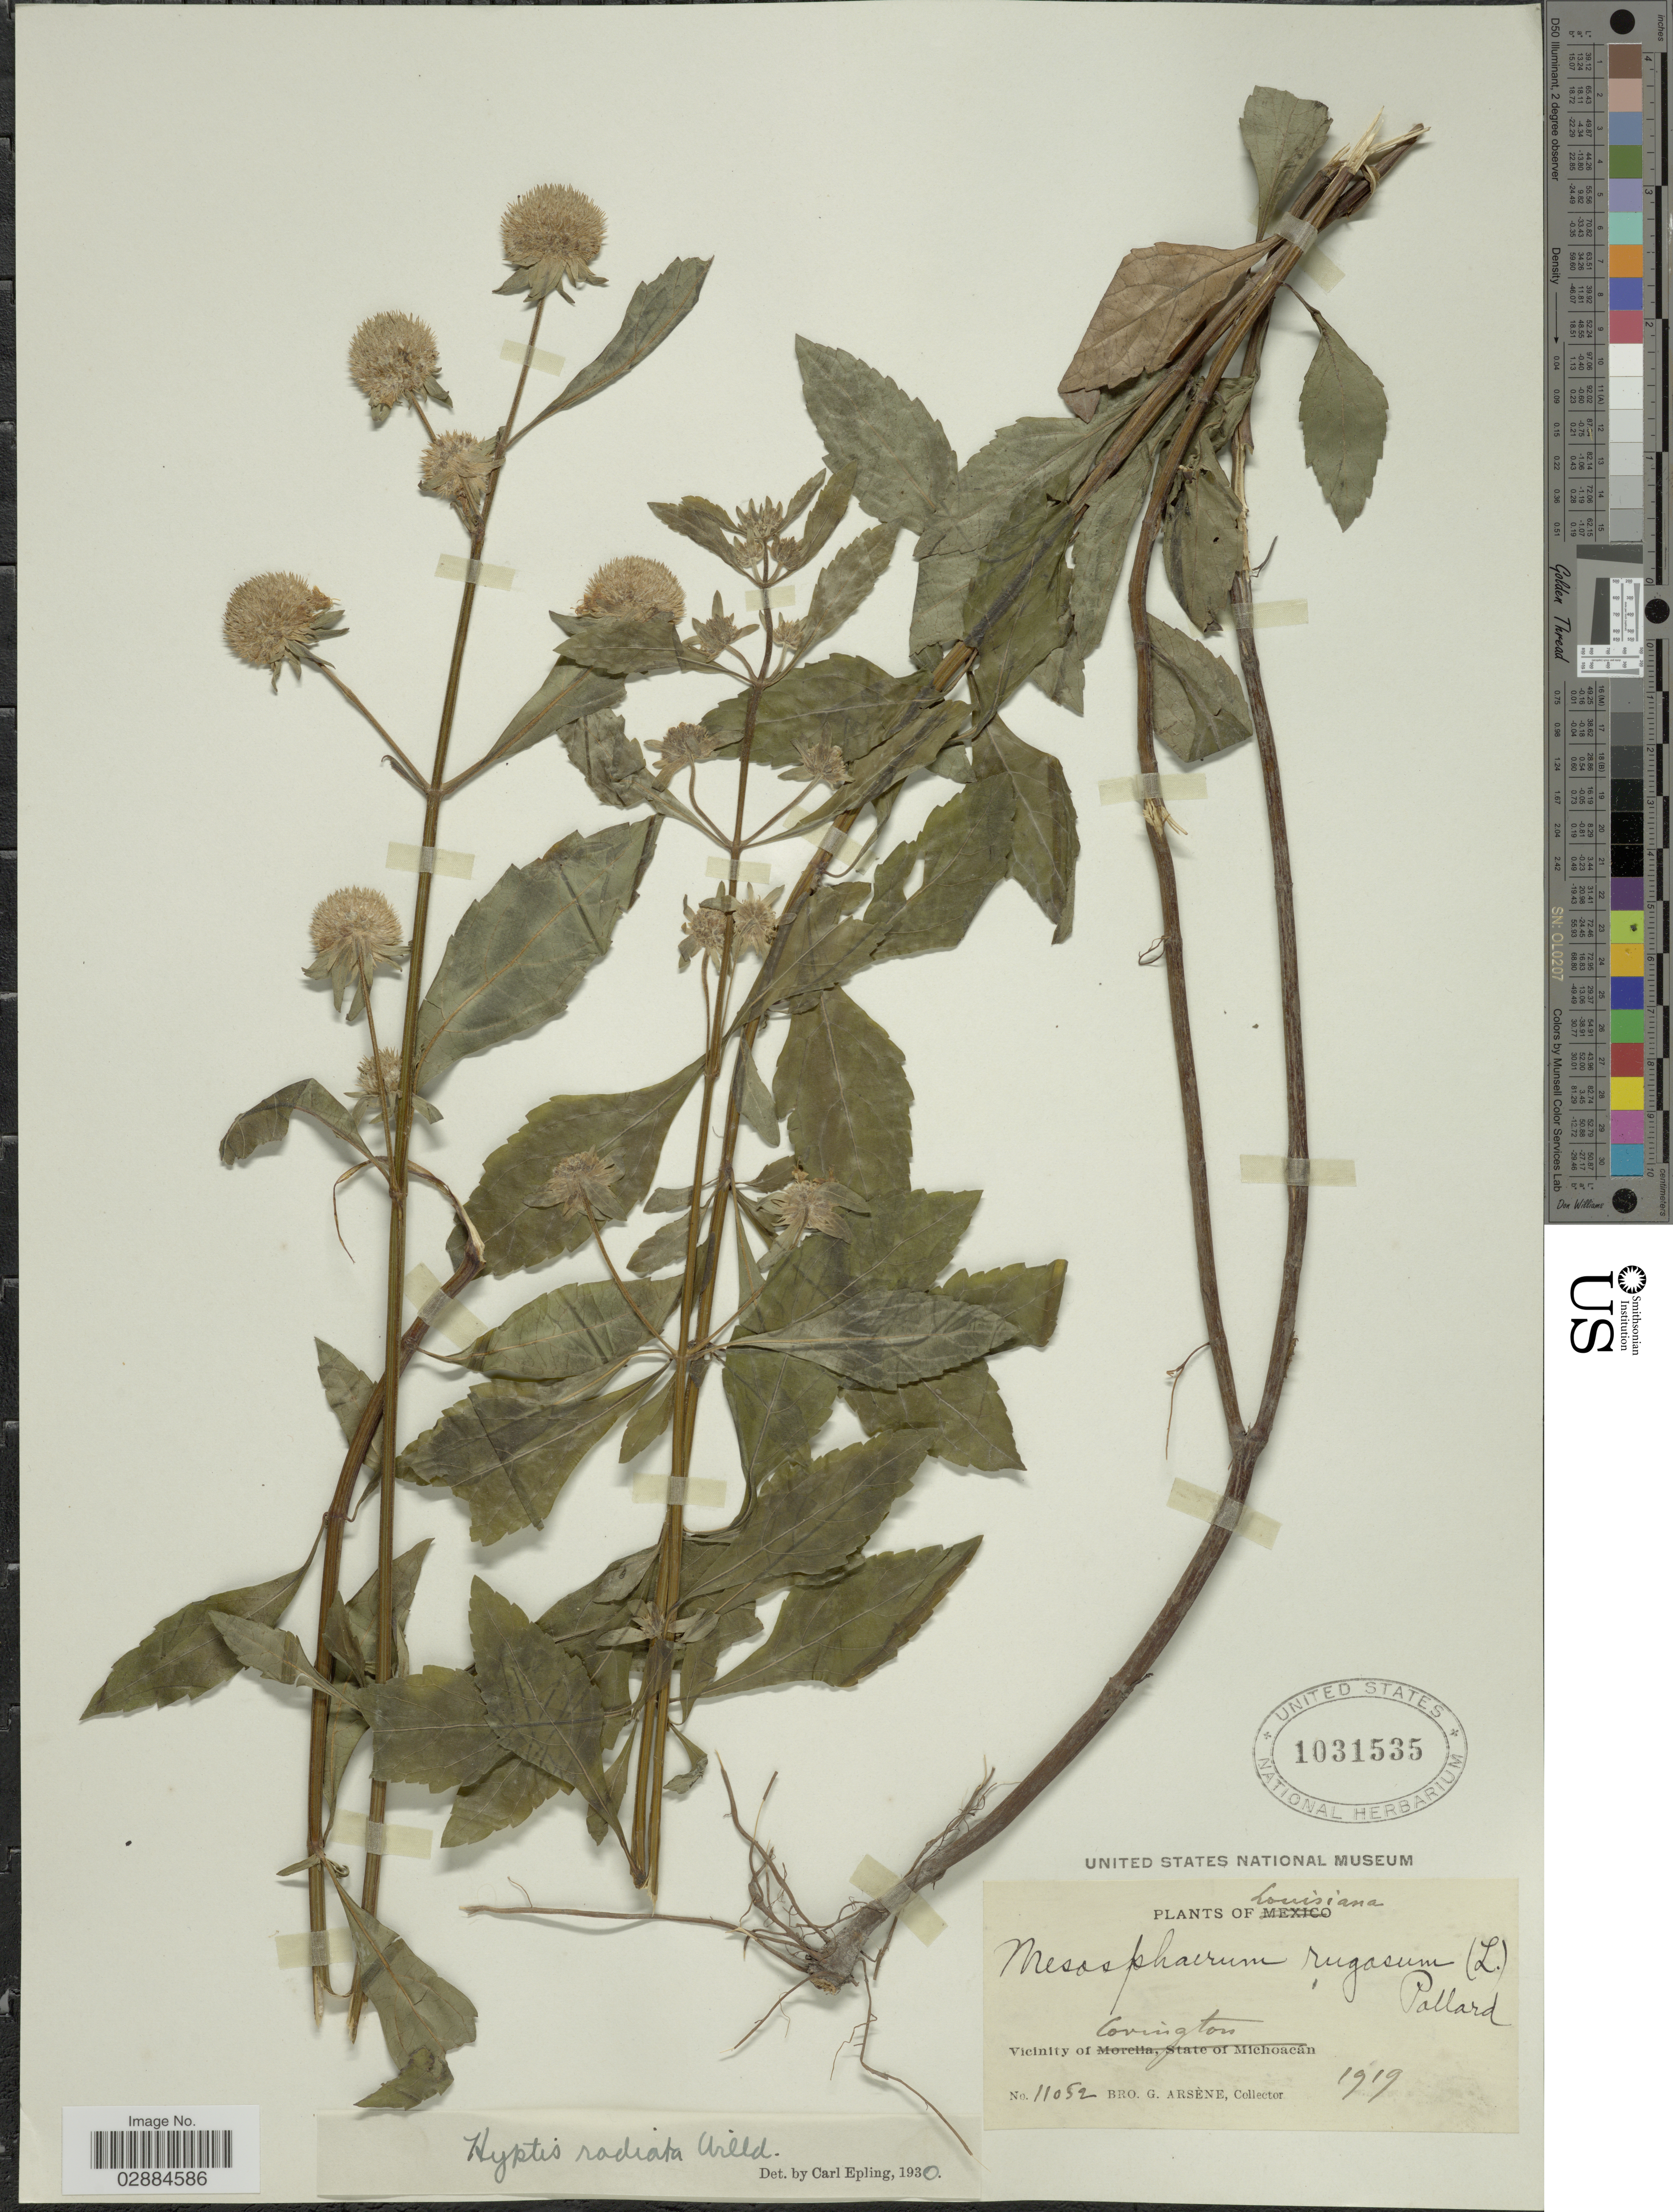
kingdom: Plantae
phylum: Tracheophyta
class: Magnoliopsida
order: Lamiales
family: Lamiaceae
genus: Hyptis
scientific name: Hyptis radiata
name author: Kunth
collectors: Bro. G. Arsène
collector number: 11052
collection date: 1919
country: United States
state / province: Louisiana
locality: Vicinity of Covington.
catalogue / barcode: US 1031535